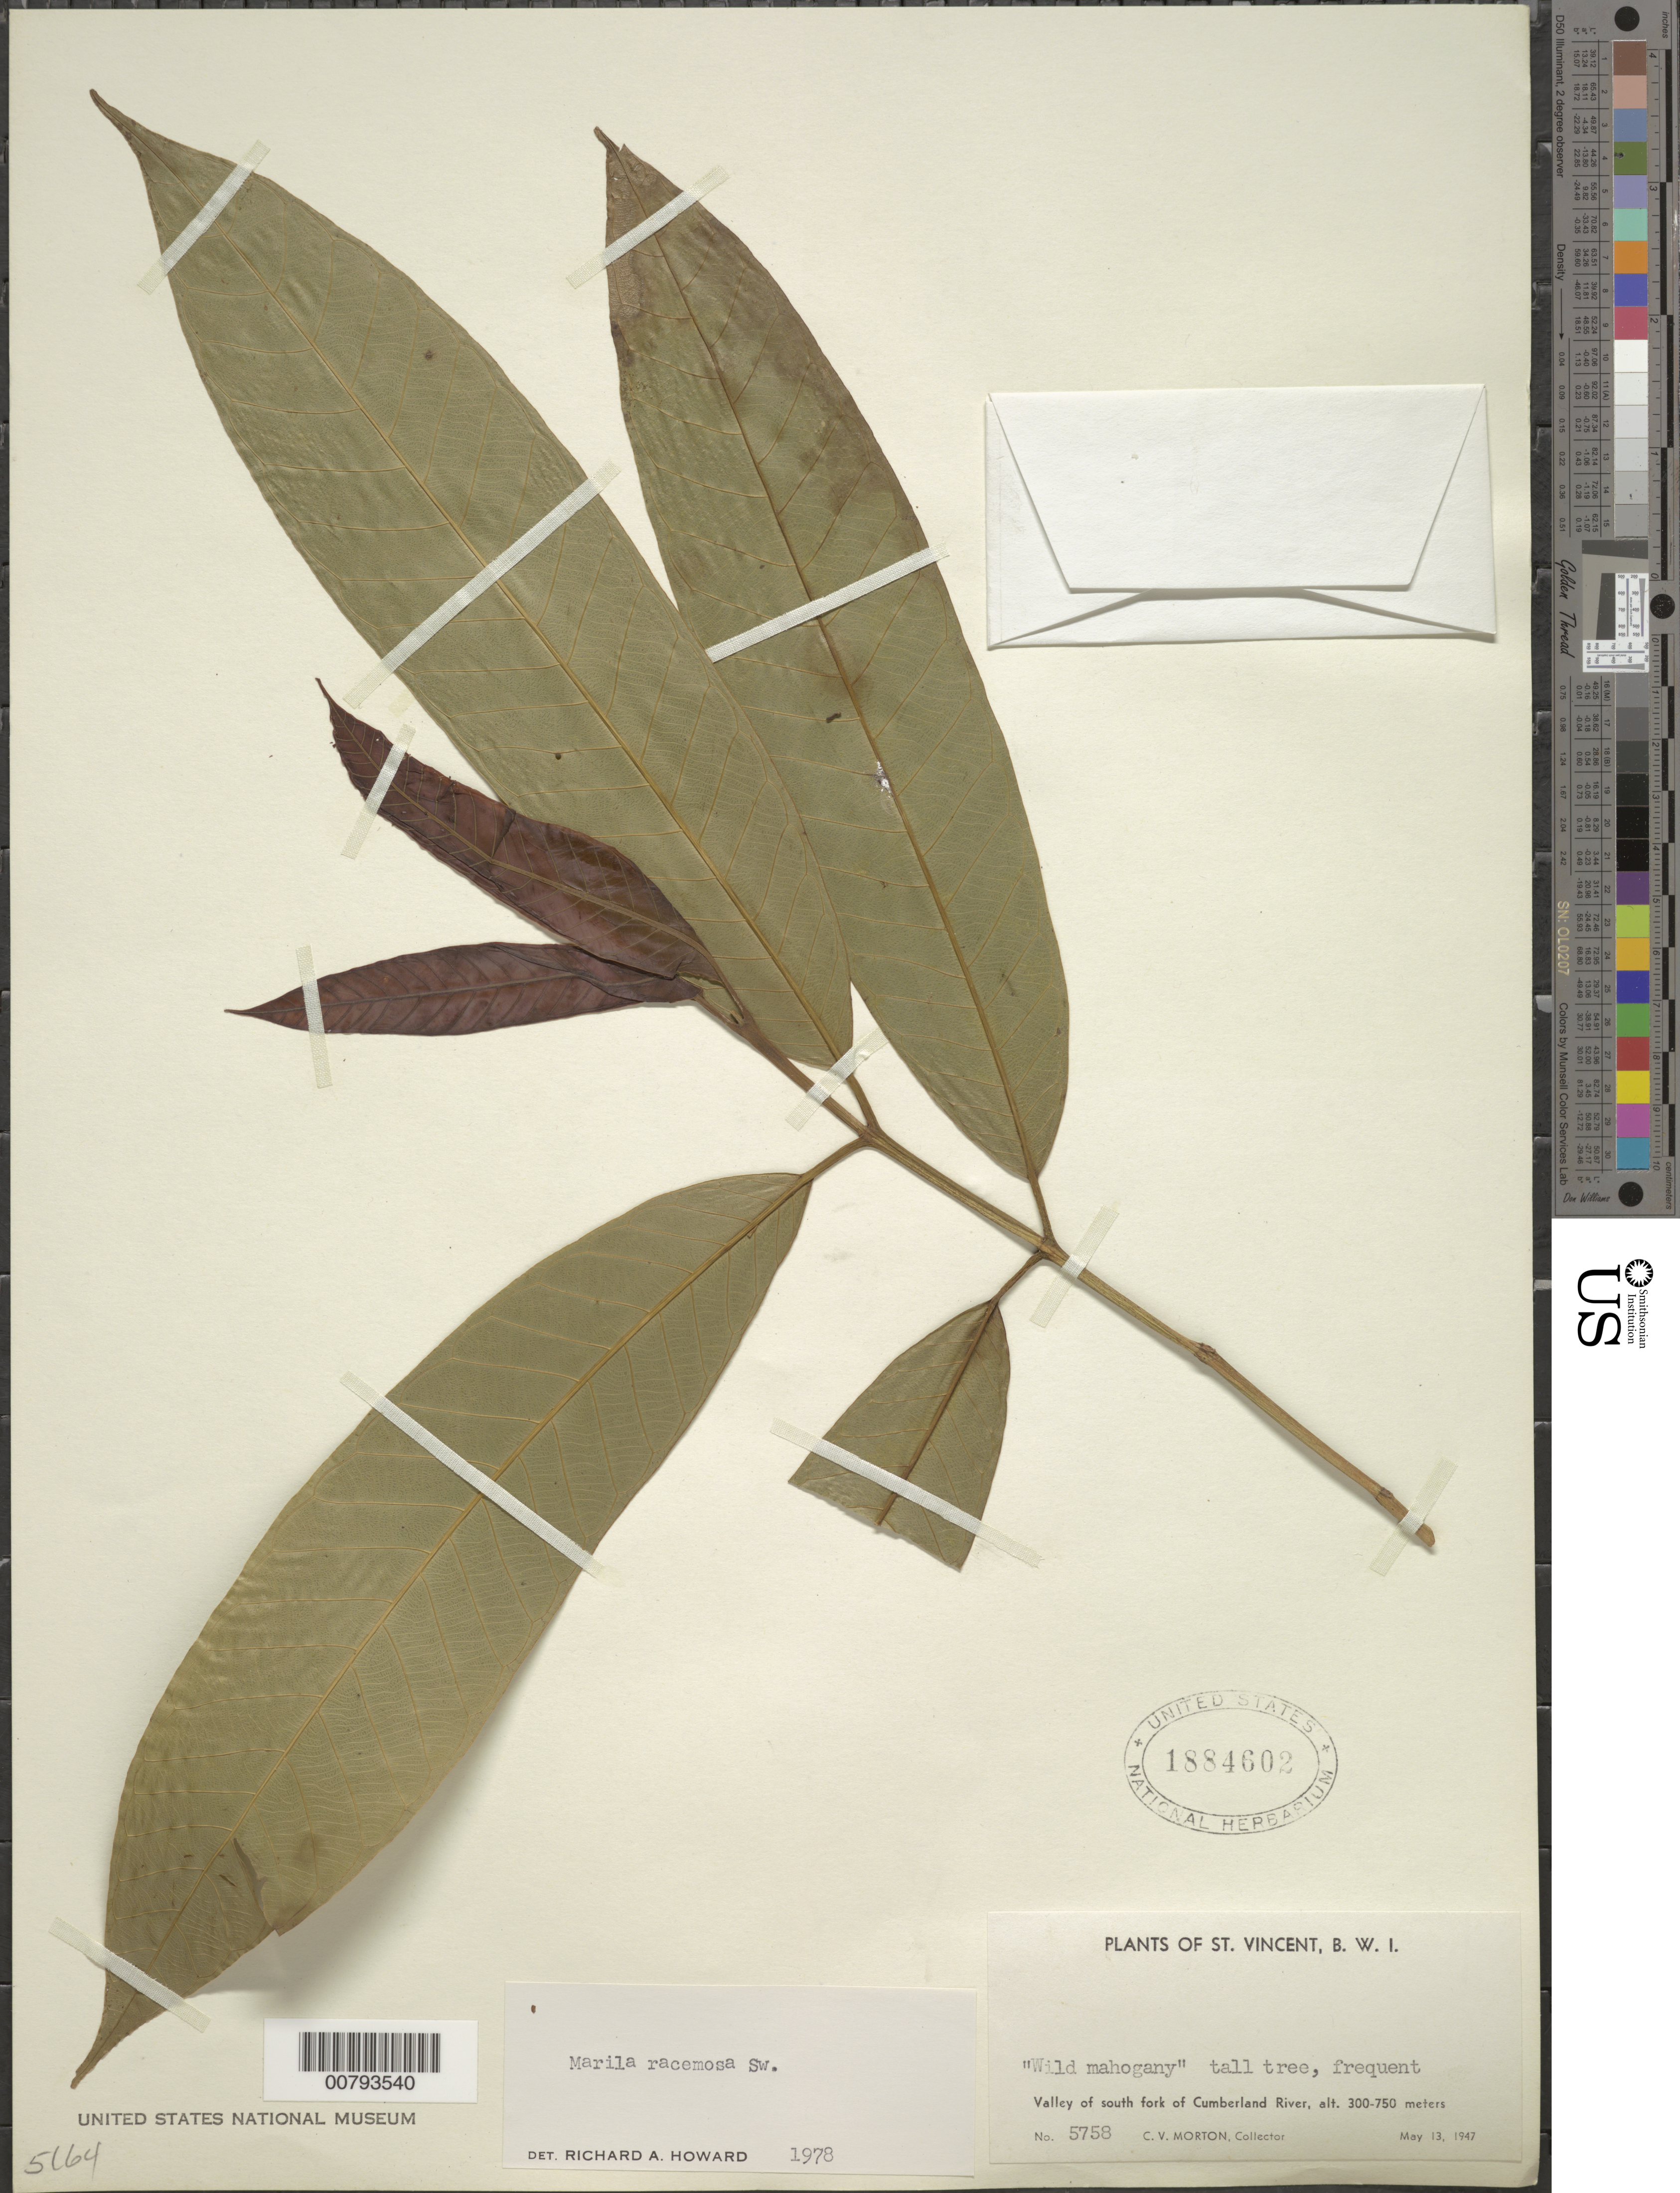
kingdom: Plantae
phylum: Tracheophyta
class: Magnoliopsida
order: Malpighiales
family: Calophyllaceae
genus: Marila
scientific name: Marila racemosa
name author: Sw.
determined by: Howard, R. A.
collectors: C. V. Morton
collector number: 5758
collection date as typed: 13 May 1947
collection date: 1947-05-13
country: St. Vincent - Grenadines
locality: Valley of south fork of Cumberland River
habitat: Valley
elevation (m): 300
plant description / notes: Common name: Wild mahogany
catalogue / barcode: US 1884602